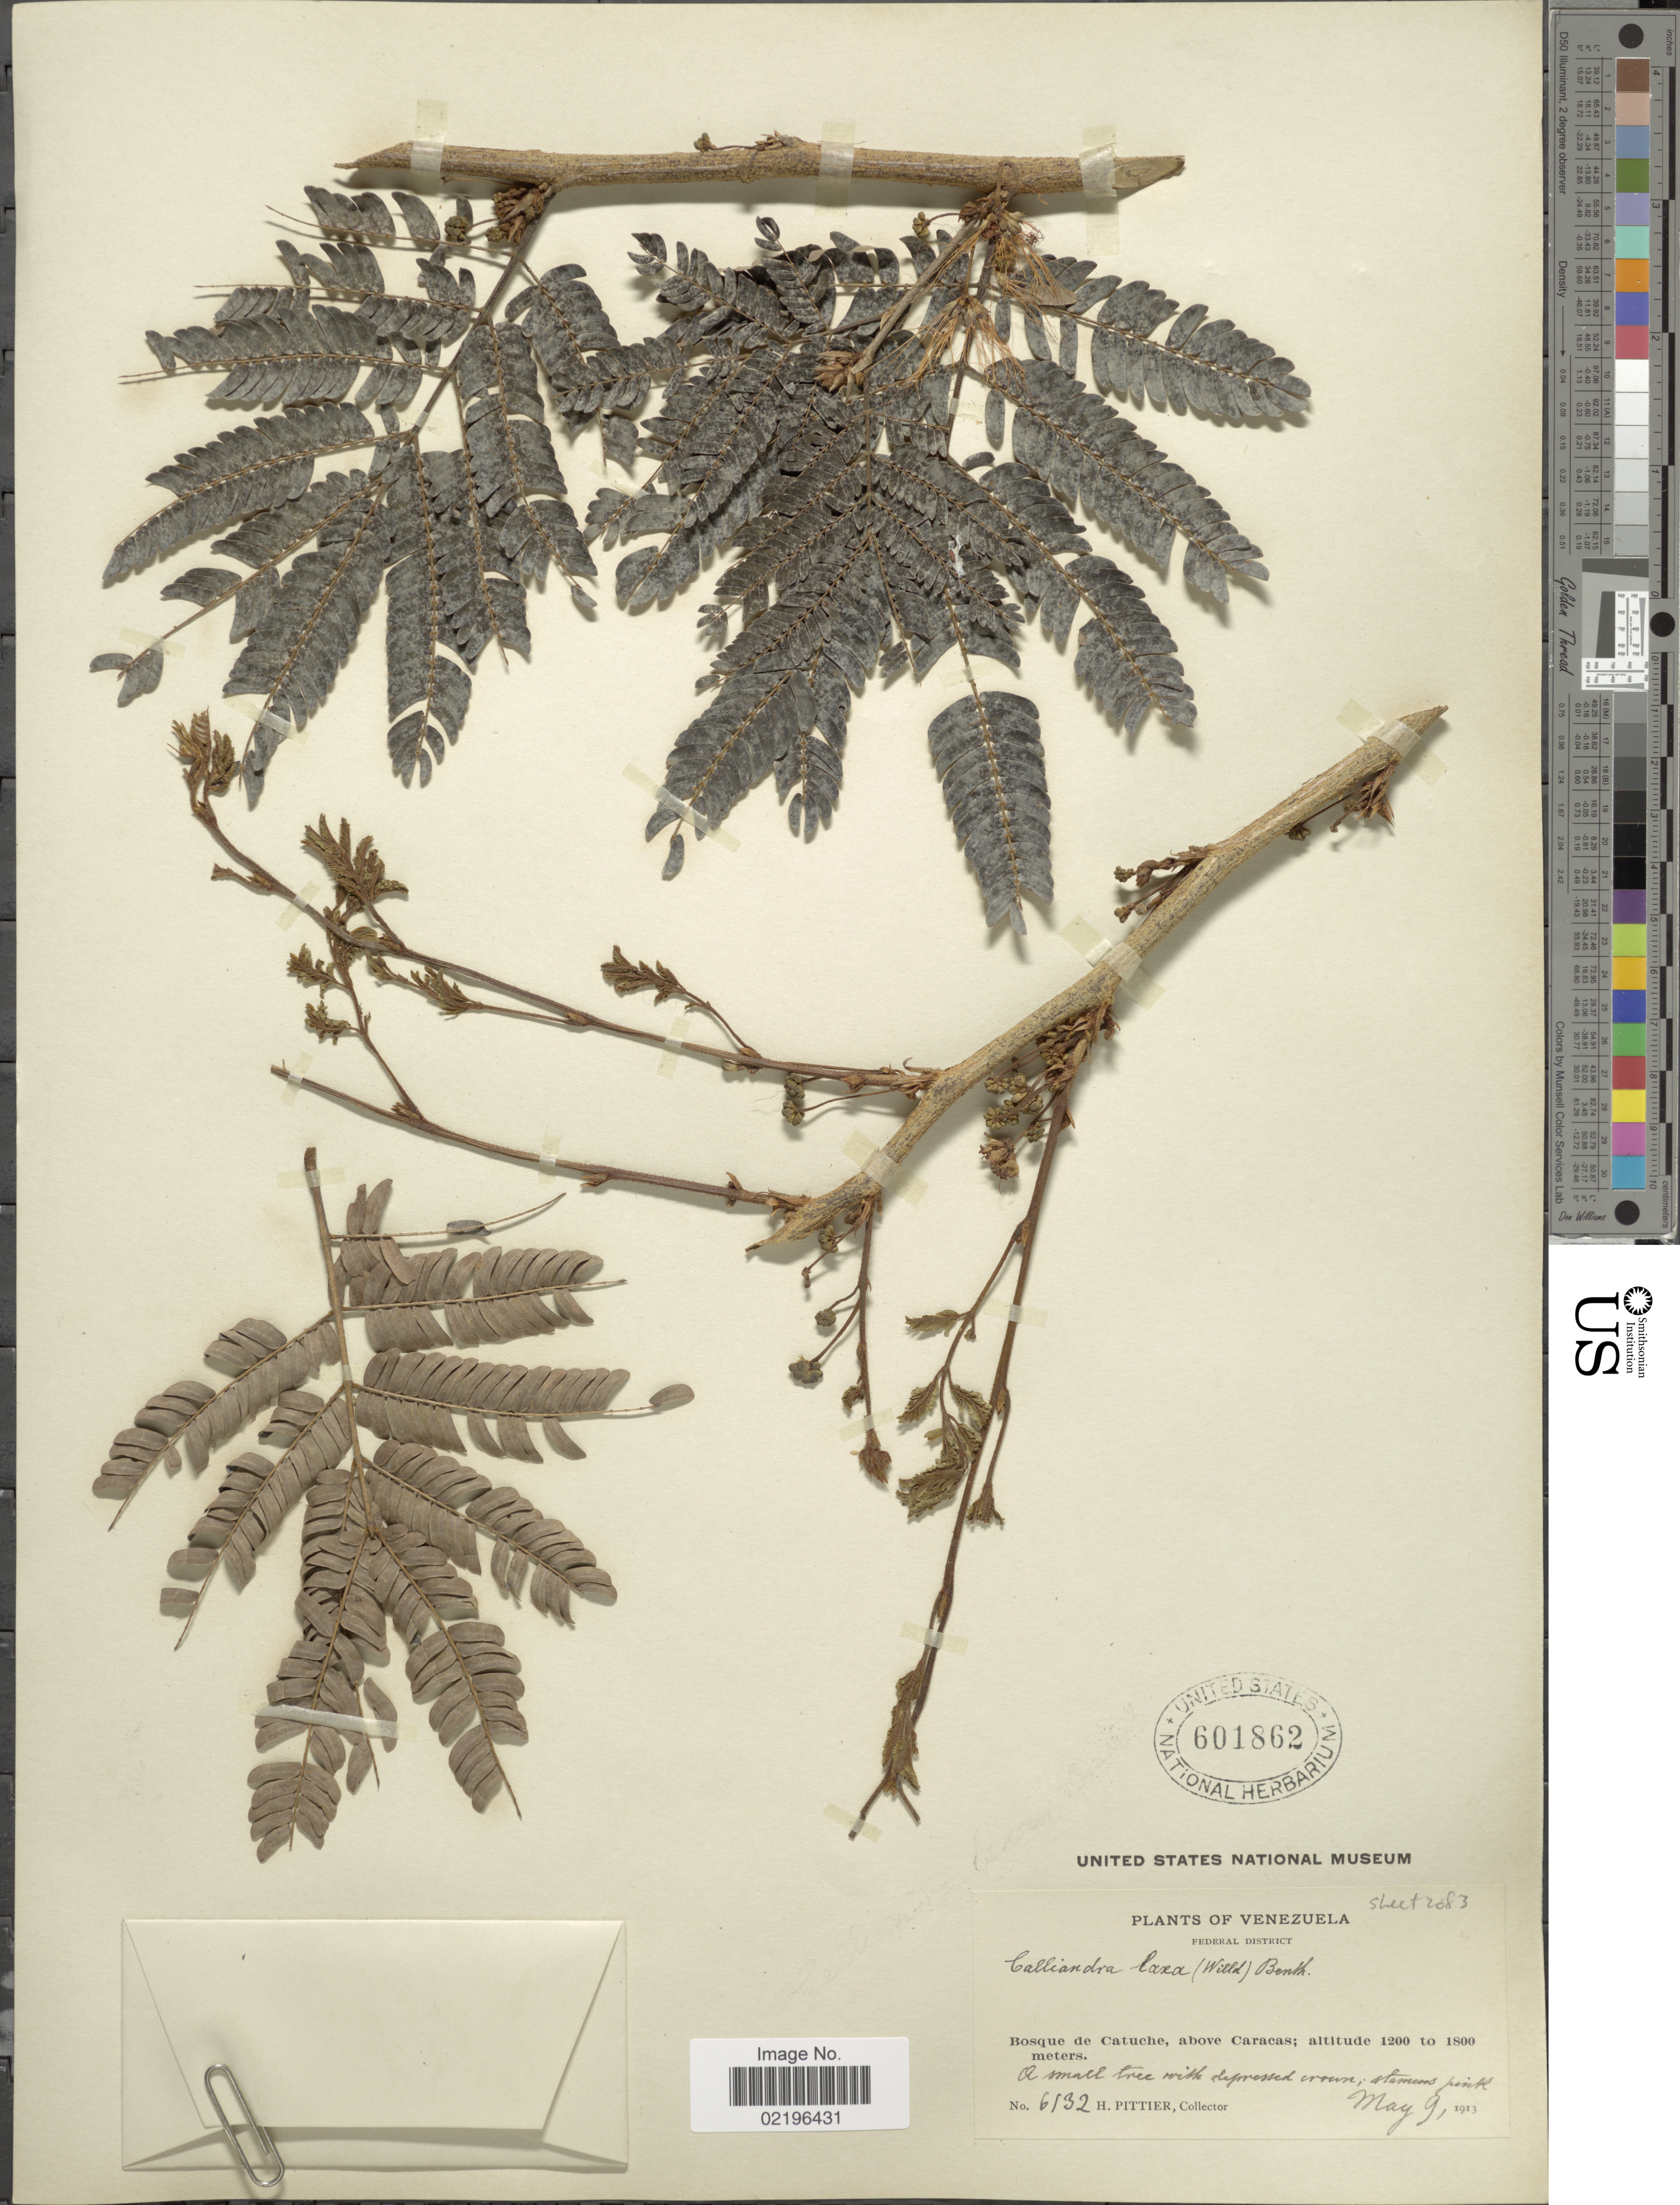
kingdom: Plantae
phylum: Tracheophyta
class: Magnoliopsida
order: Fabales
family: Fabaceae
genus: Calliandra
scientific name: Calliandra laxa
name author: (Willd.) Benth.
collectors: H. F. Pittier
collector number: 6132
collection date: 1913-05-09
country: Venezuela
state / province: Distrito Federal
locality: Federal District, Bosque de Catuche, above Caracas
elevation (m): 1200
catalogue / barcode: US 601862